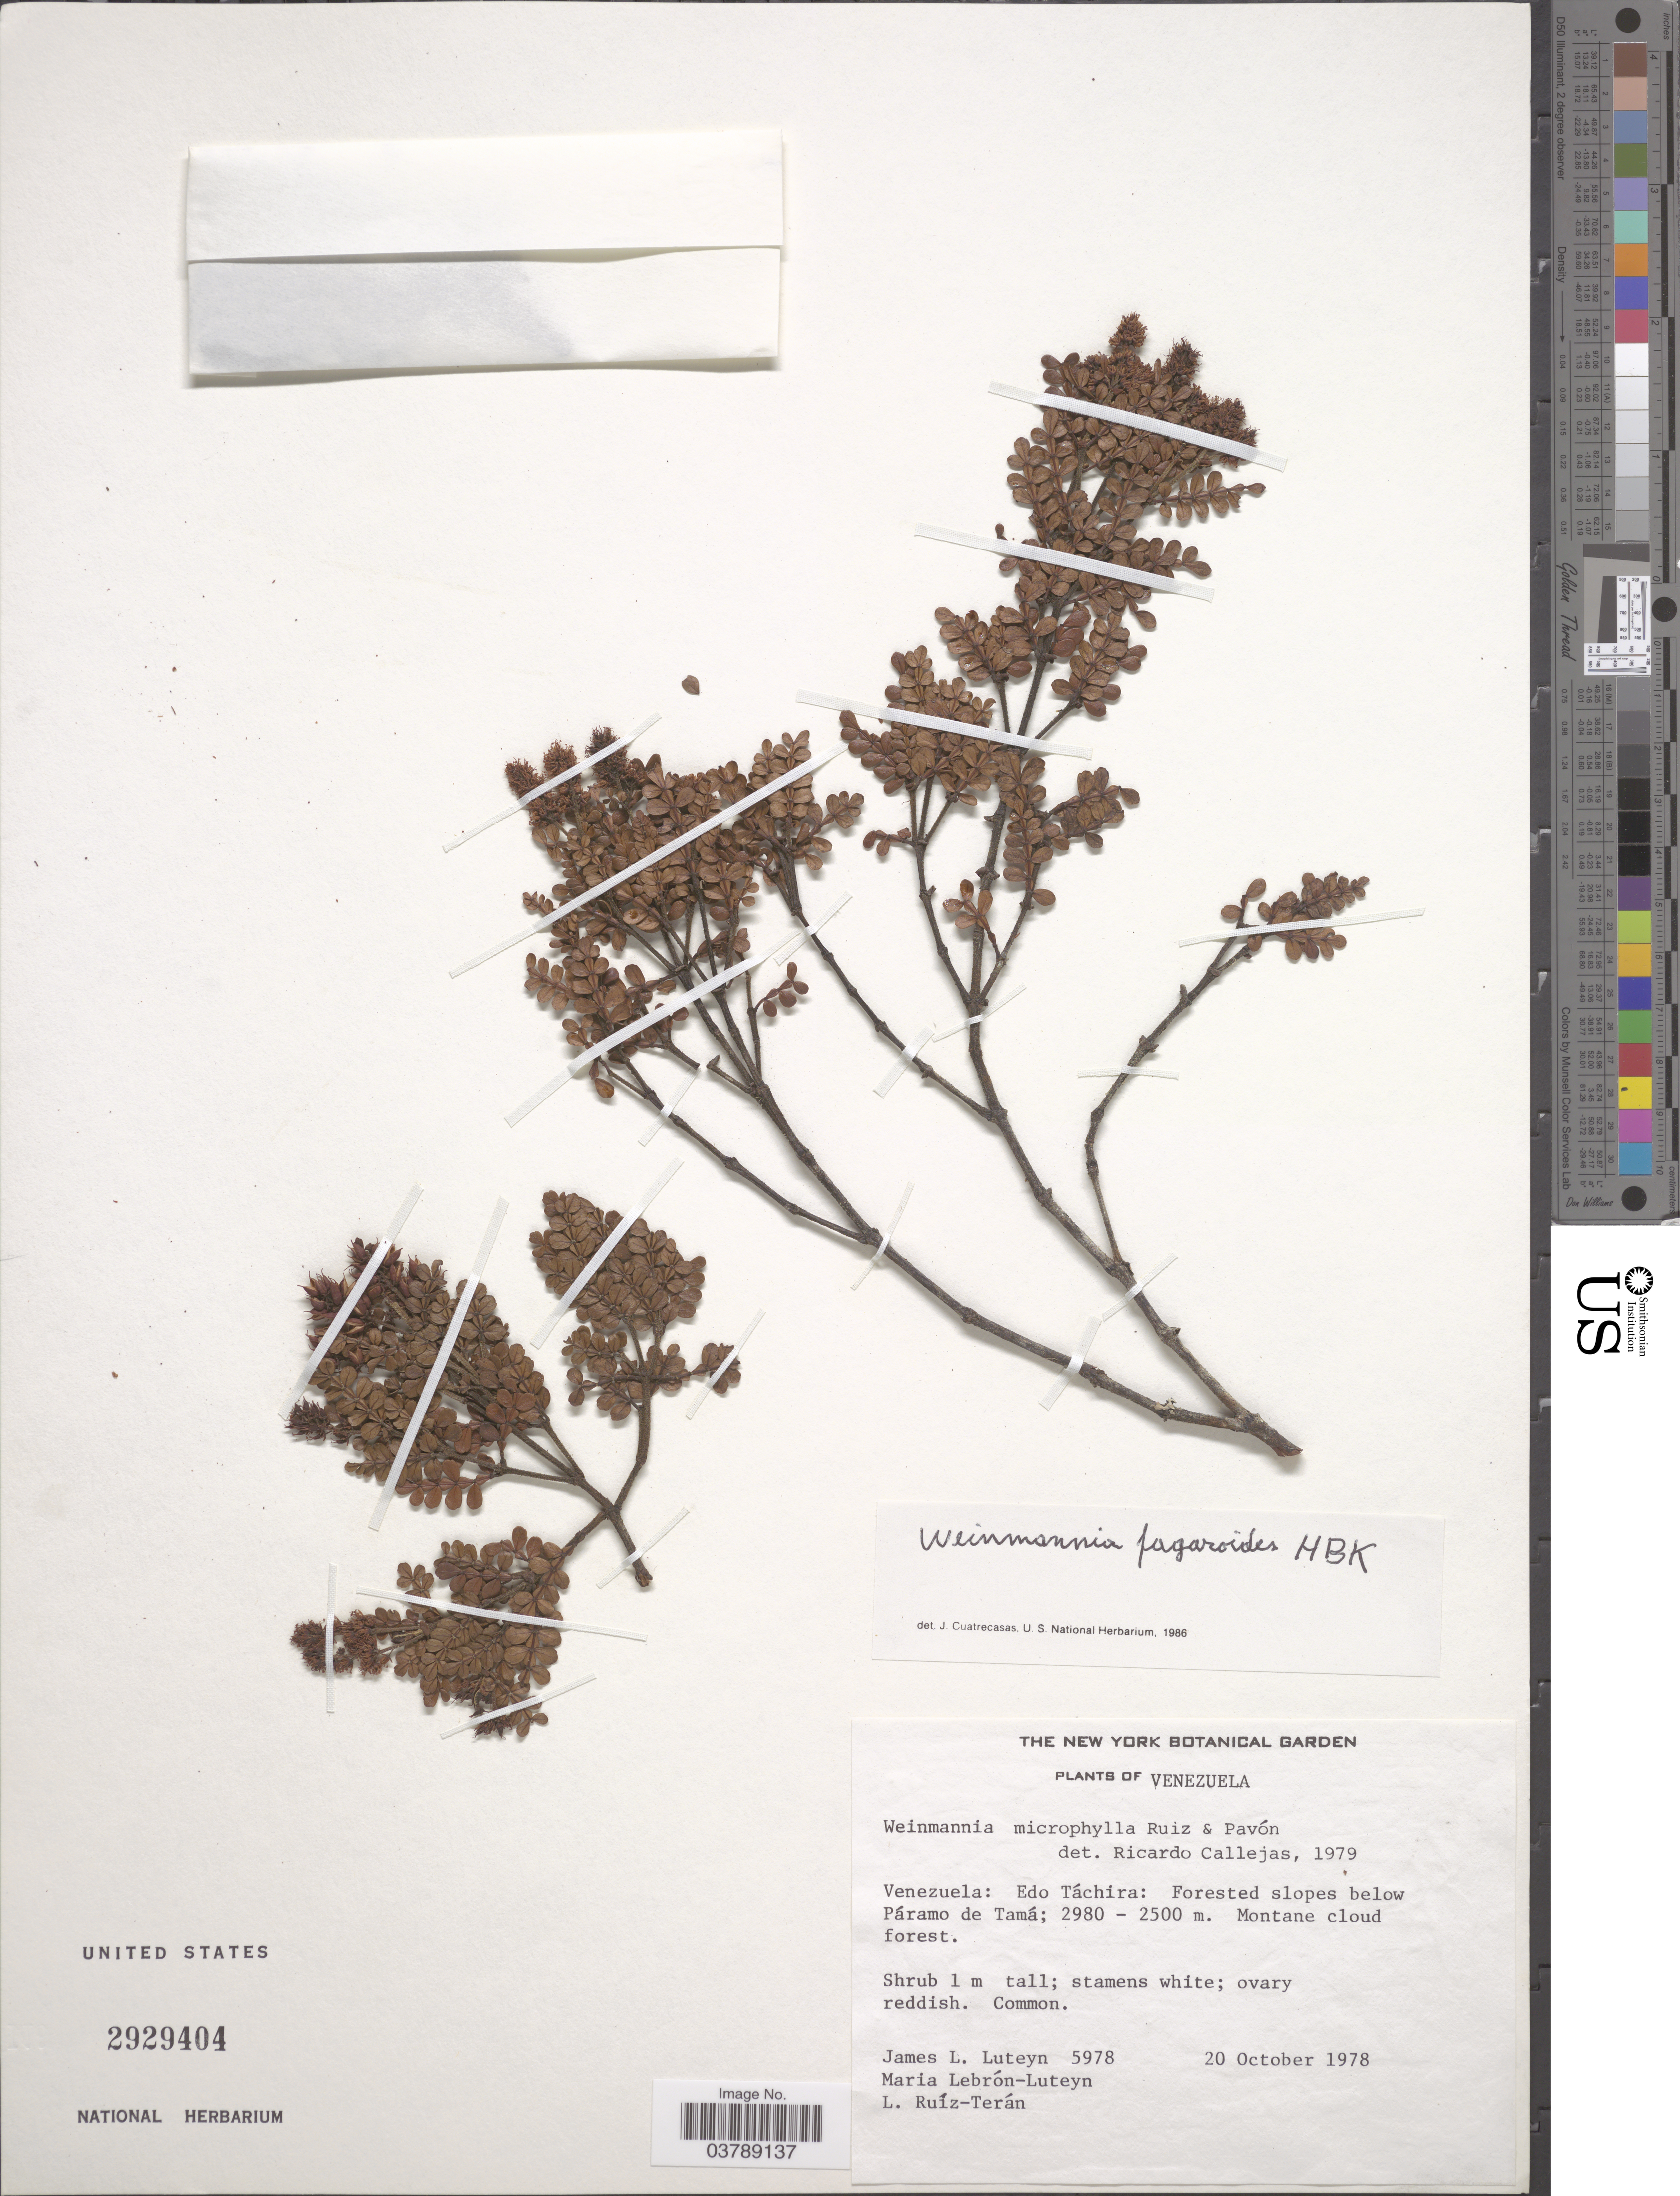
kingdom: Plantae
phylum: Tracheophyta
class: Magnoliopsida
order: Oxalidales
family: Cunoniaceae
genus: Weinmannia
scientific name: Weinmannia fagaroides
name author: Kunth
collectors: J. L. Luteyn, M. L. Lebrón-Luteyn & L. E. Ruíz-Terán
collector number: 5978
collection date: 1978-10-20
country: Venezuela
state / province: Tachira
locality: Edo Táchira: Forested slopes below Páramo de Tamá.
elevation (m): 2500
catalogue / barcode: US 2929404